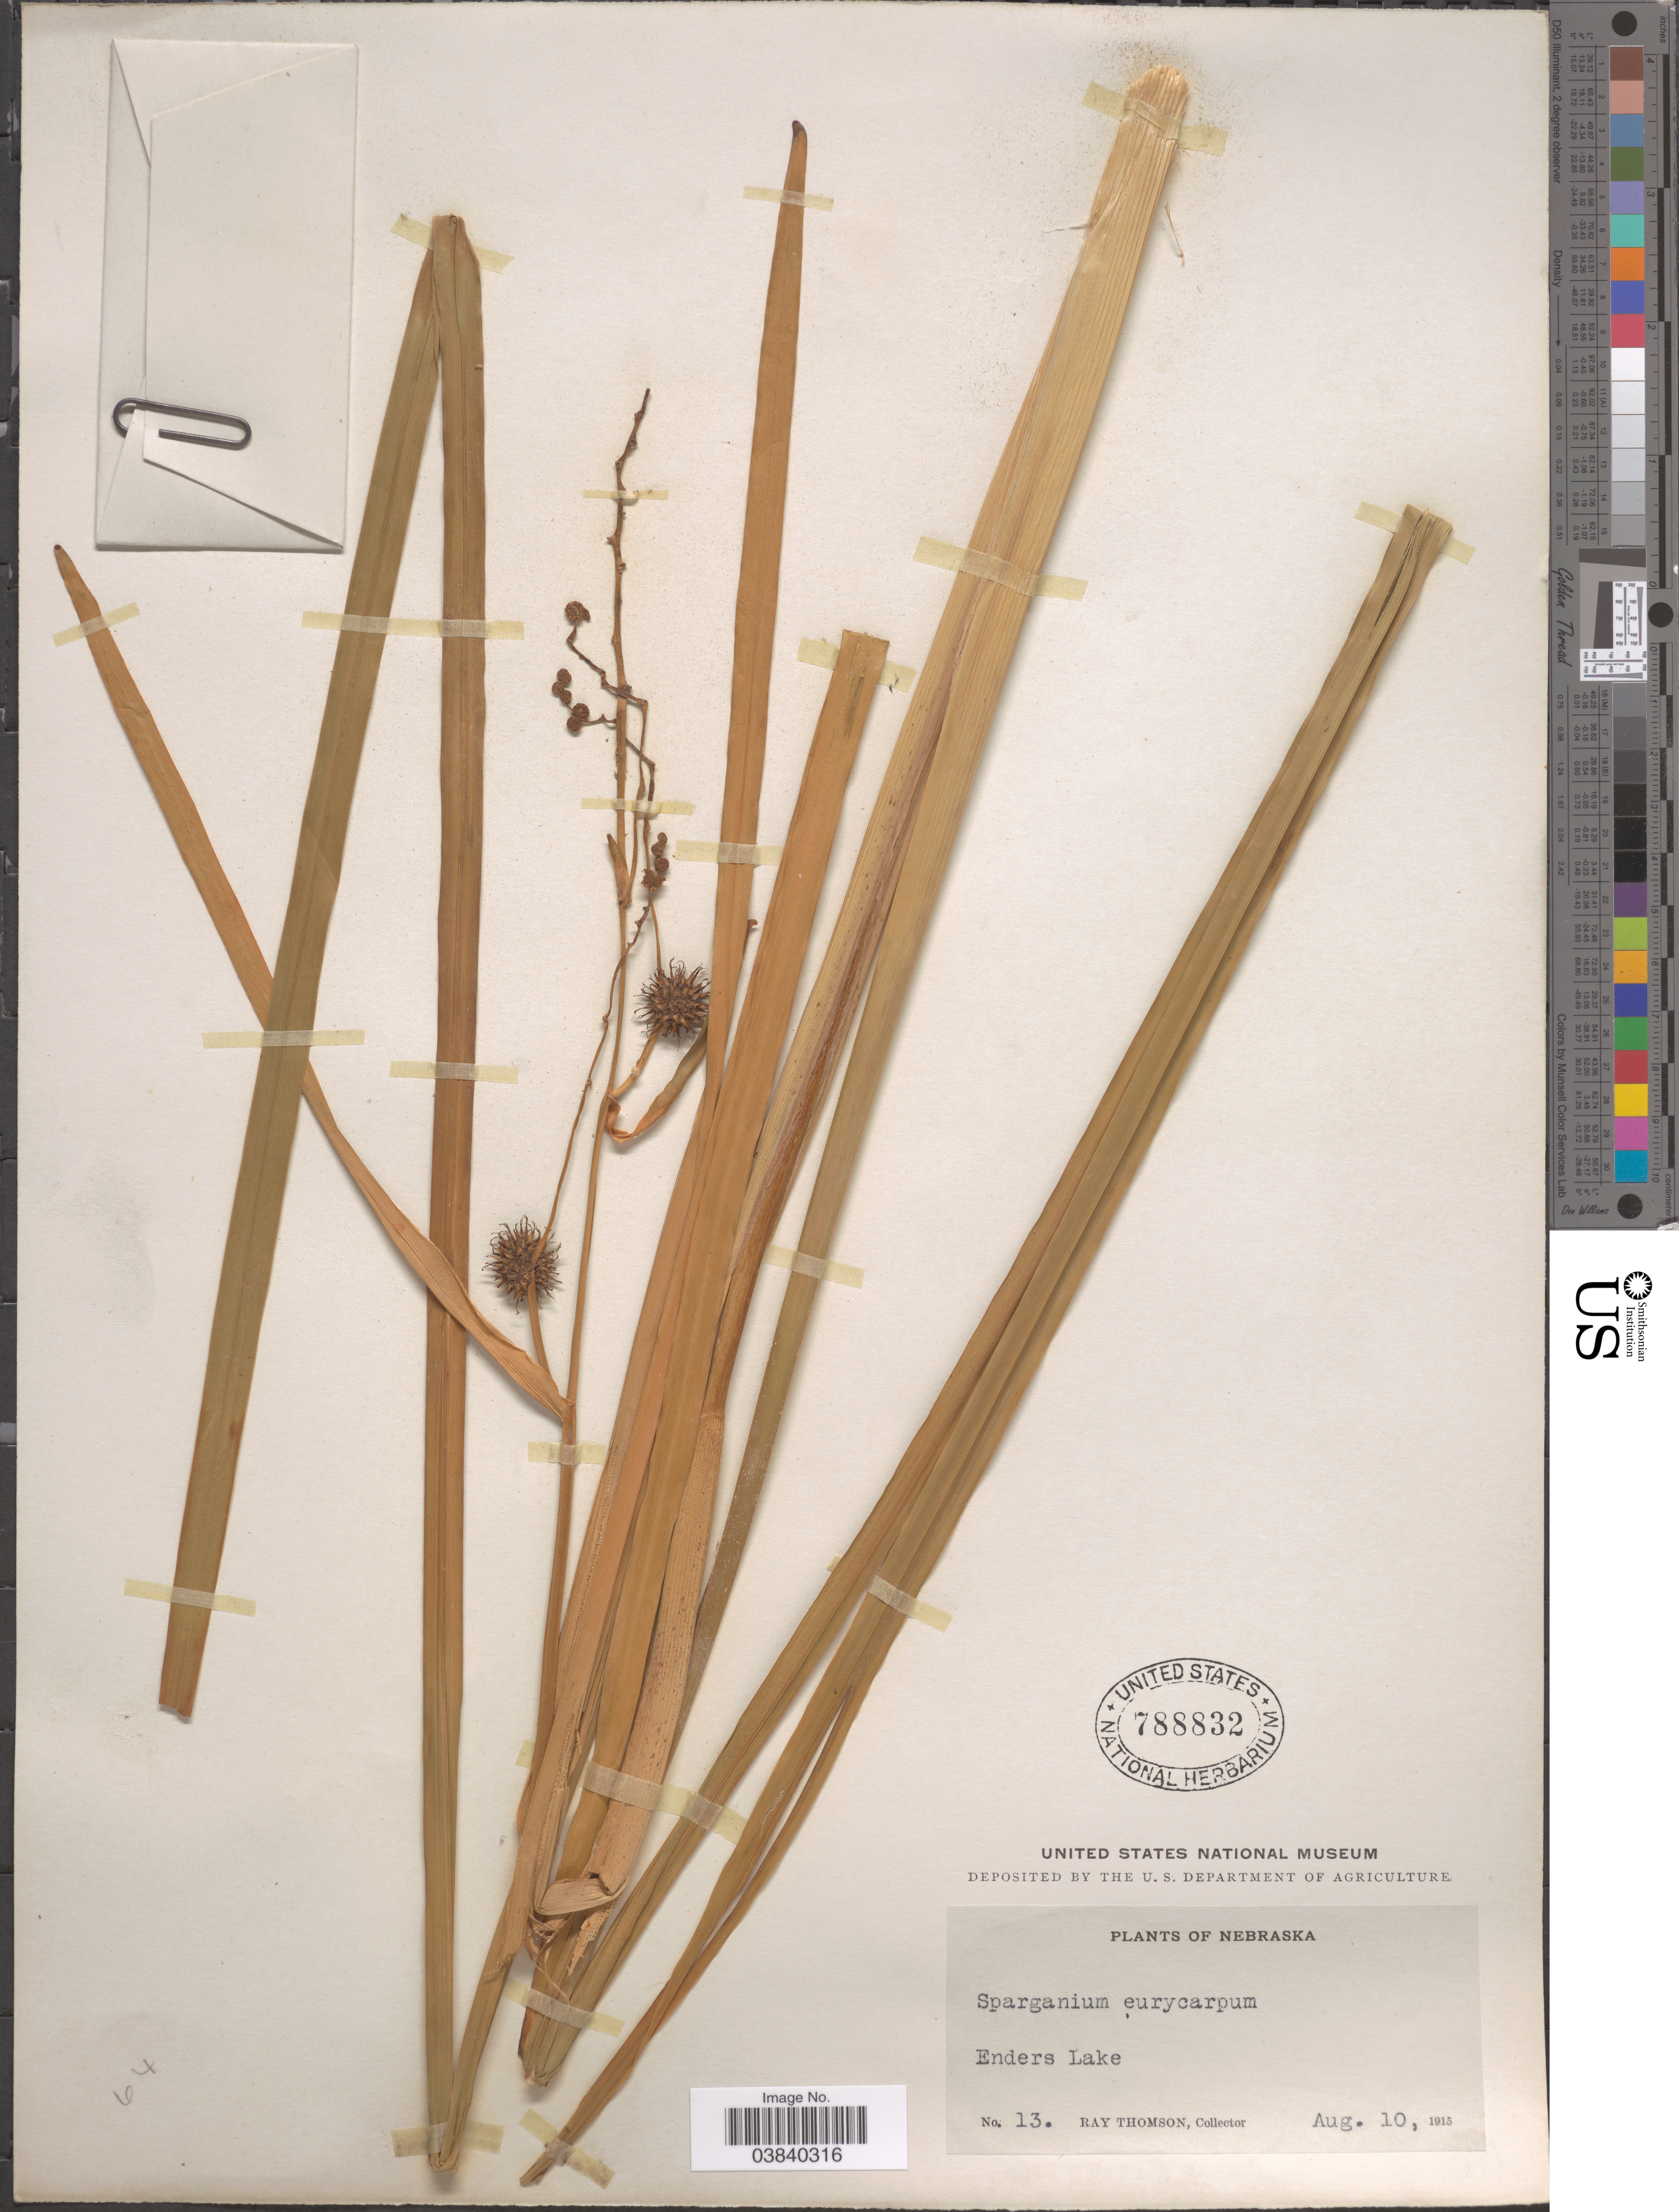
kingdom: Plantae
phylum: Tracheophyta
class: Liliopsida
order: Poales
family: Typhaceae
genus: Sparganium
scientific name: Sparganium eurycarpum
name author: Engelm.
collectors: R. Thomson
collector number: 13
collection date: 1915-08-10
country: United States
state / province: Nebraska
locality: Enders Lake.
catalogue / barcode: US 788832